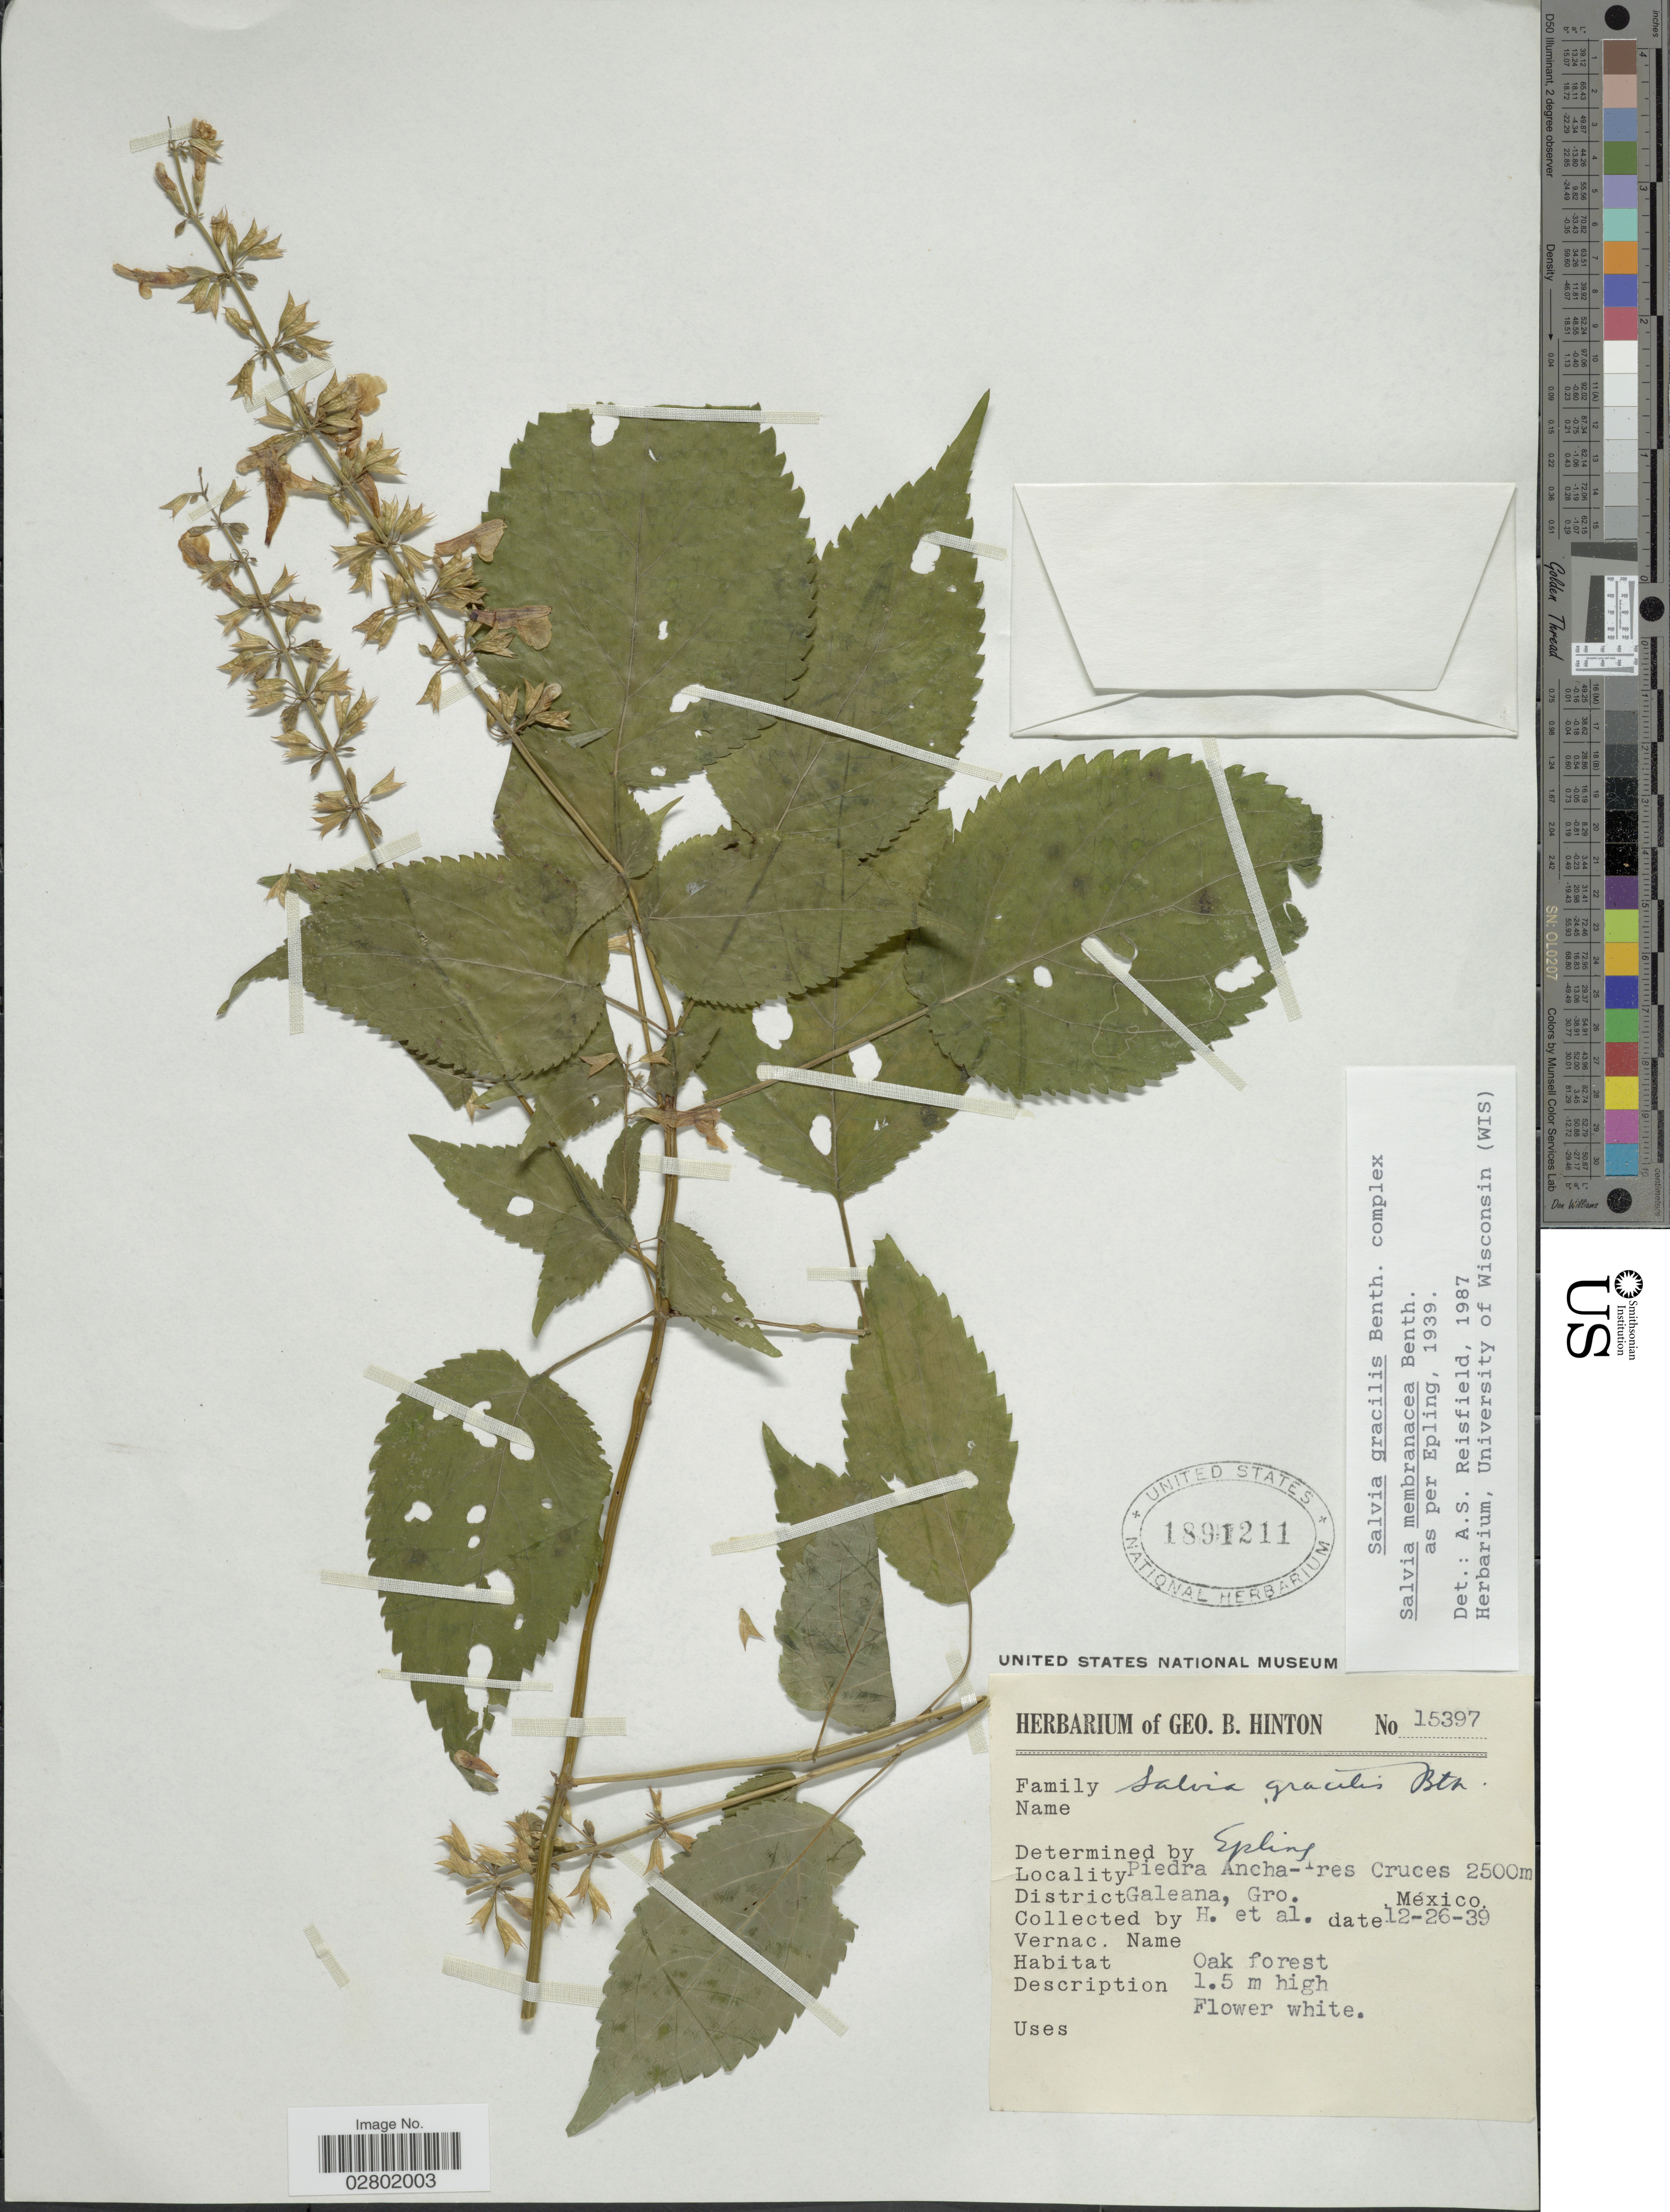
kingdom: Plantae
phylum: Tracheophyta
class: Magnoliopsida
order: Lamiales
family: Lamiaceae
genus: Salvia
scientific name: Salvia membranacea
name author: Benth.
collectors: G. B. Hinton & et al.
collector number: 15397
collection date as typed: Transcribed d/m/y: 26/12/39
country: Mexico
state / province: Guerrero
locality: Piedra Ancha - Tres Cruces, District Galeana, Gro.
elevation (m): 2500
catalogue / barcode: US 1891211